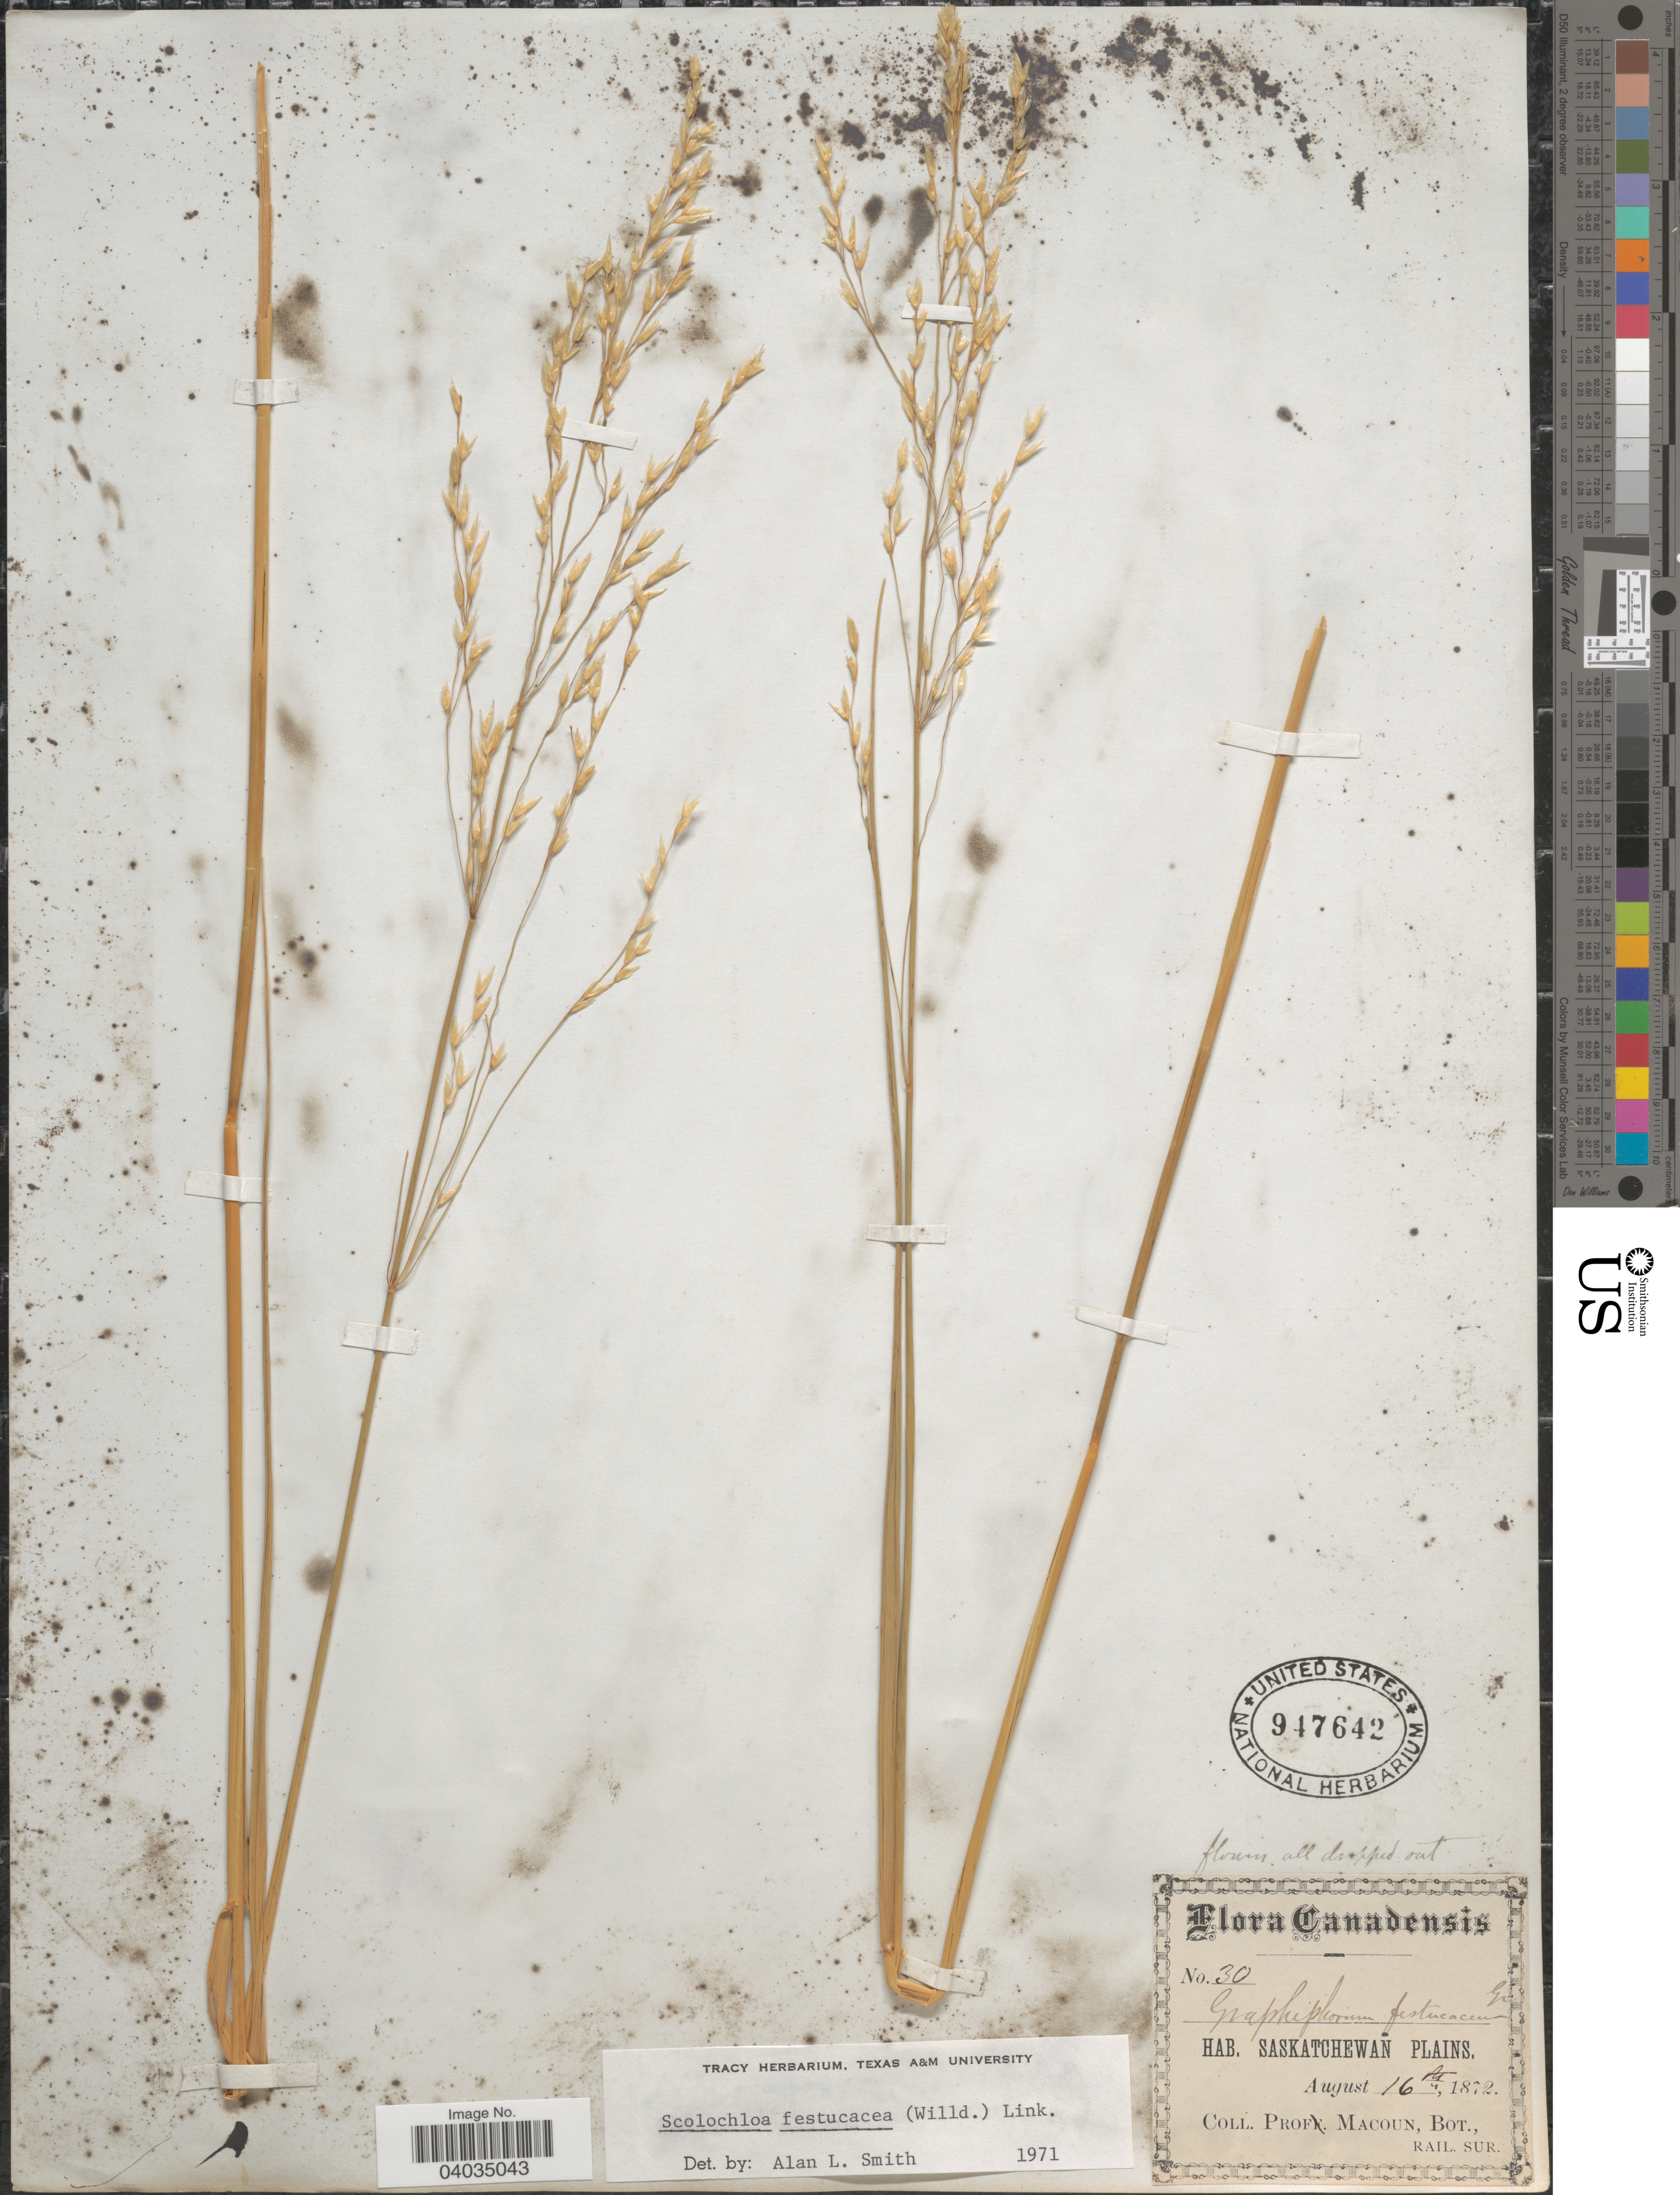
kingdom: Plantae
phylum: Tracheophyta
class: Liliopsida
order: Poales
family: Poaceae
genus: Scolochloa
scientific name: Scolochloa festucacea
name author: (Willd.) Link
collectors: -- Macoun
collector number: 30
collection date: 1872-08-16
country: Canada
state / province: Saskatchewan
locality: Saskatchewan Plains.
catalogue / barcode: US 947642